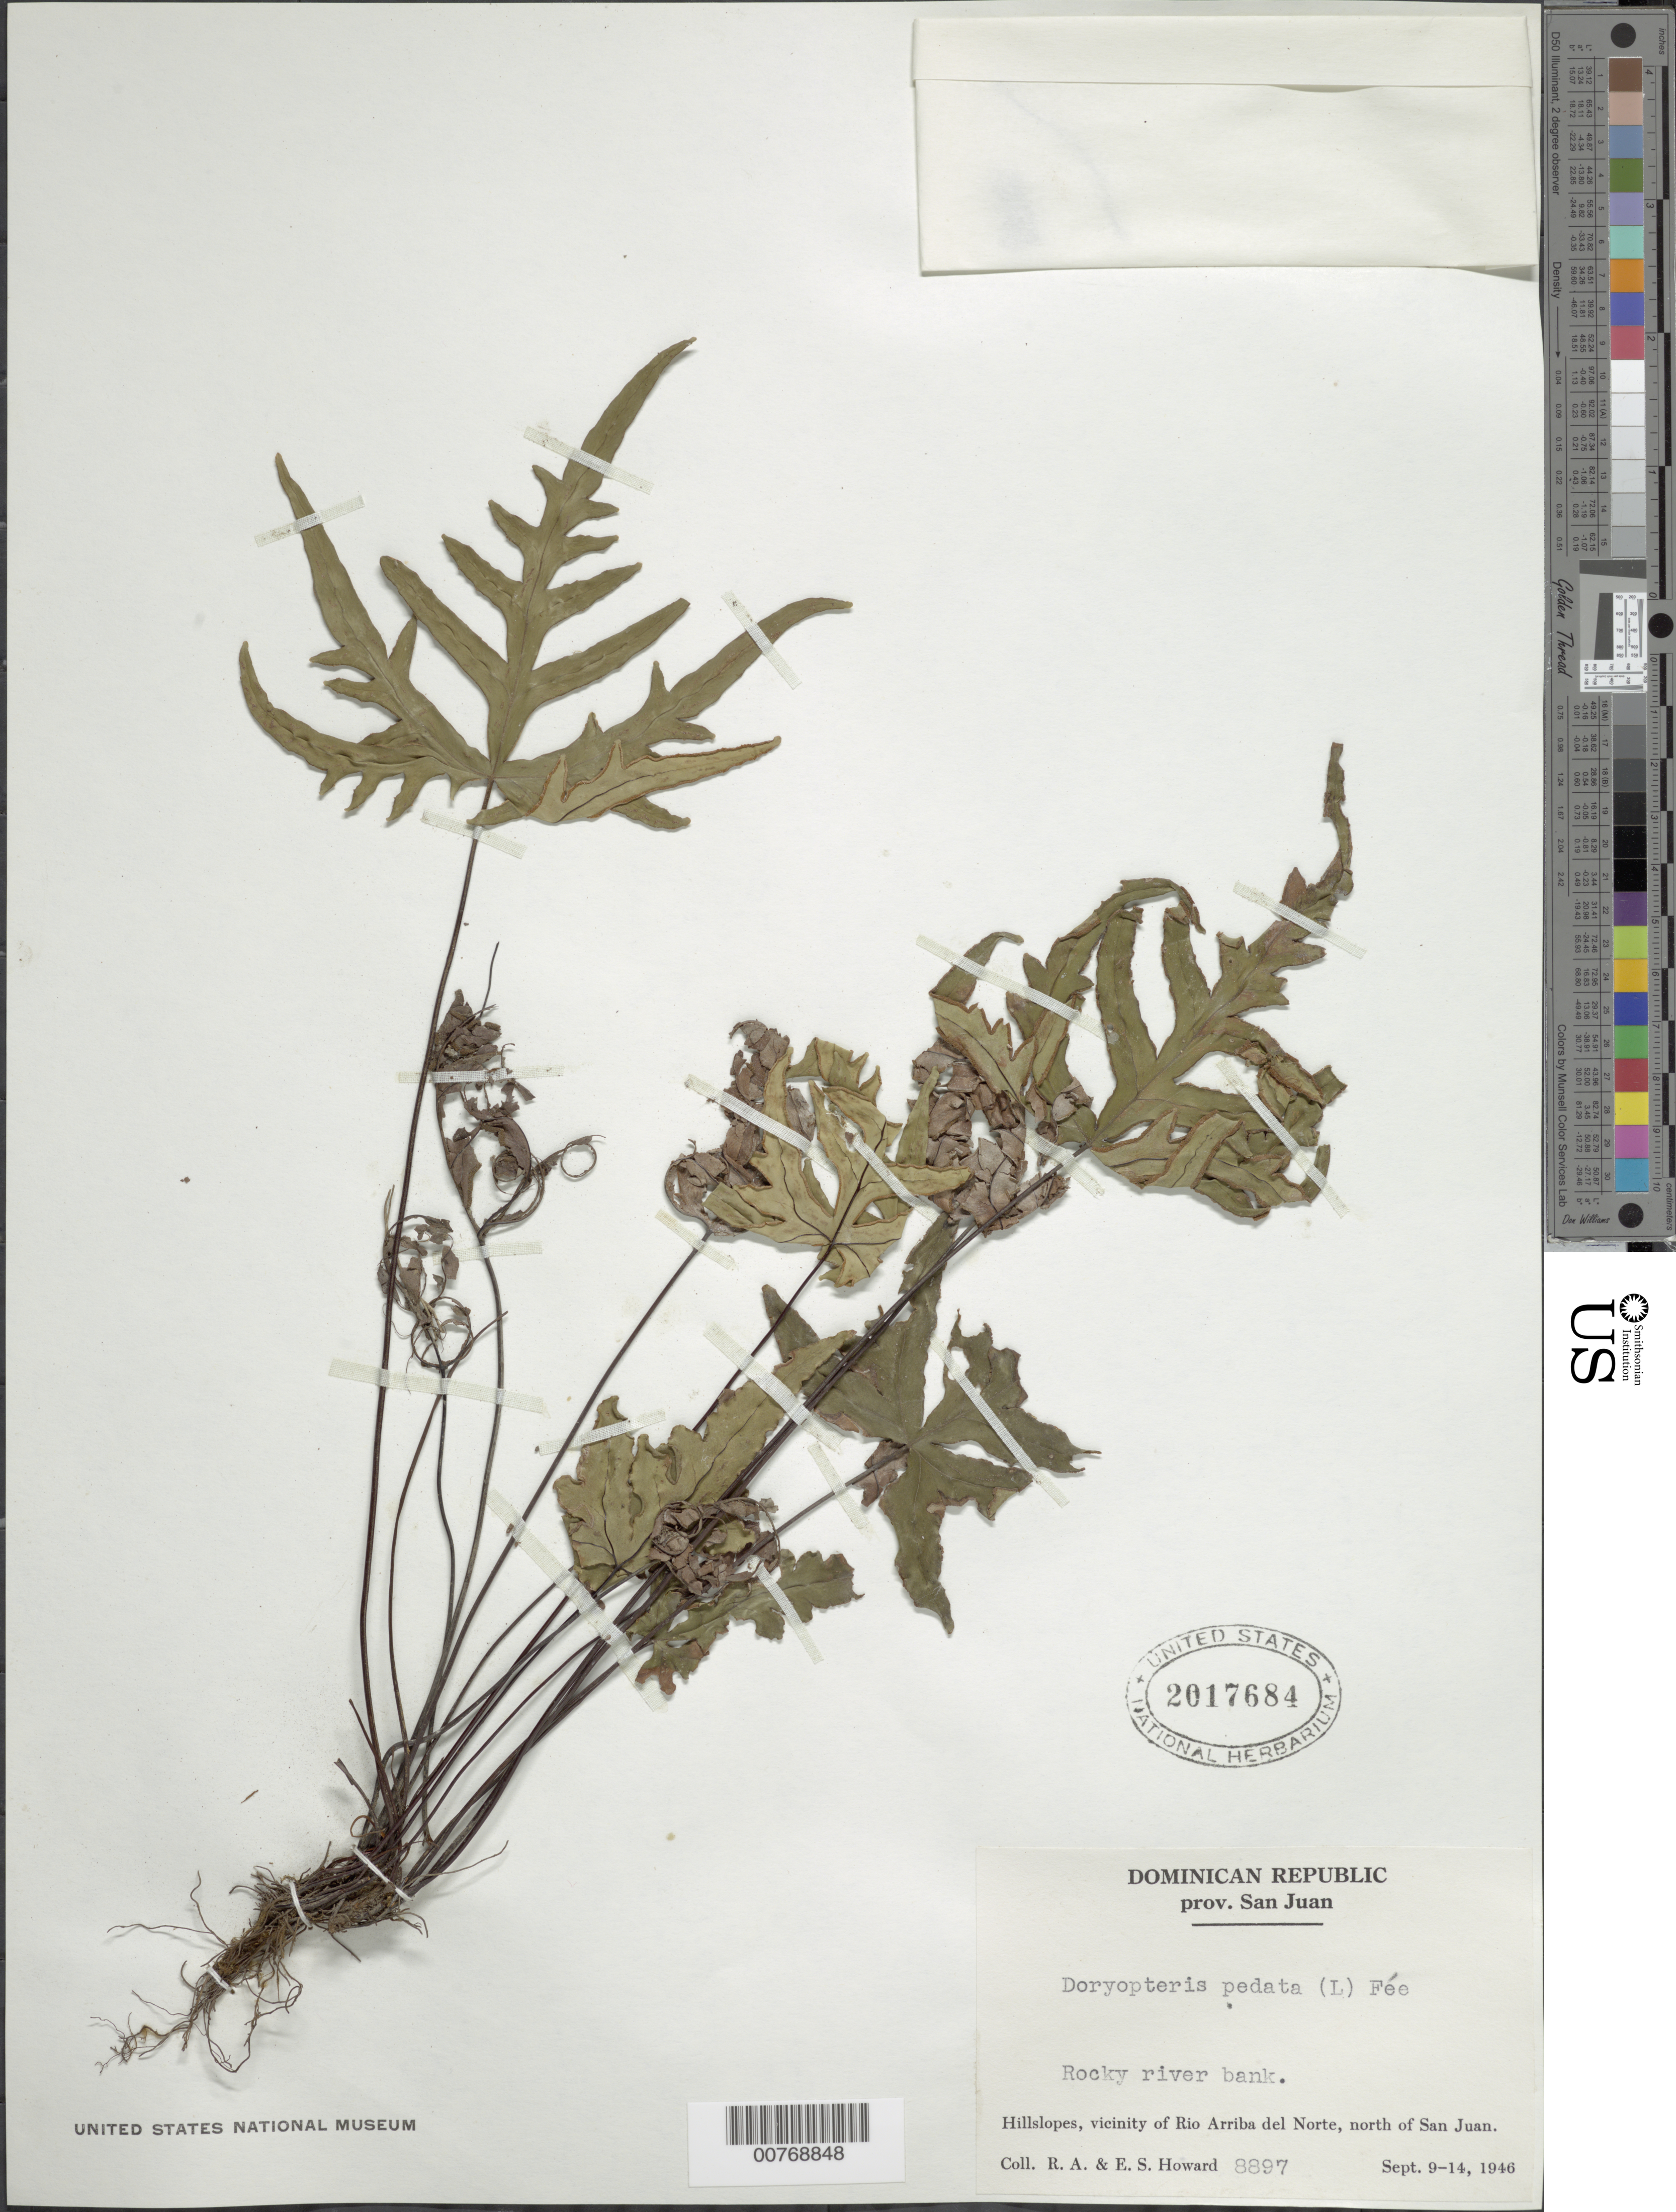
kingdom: Plantae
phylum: Tracheophyta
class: Polypodiopsida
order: Polypodiales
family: Pteridaceae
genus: Doryopteris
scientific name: Doryopteris pedata var. typica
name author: (L.) Fée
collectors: R. A. Howard & E. S. Howard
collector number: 8897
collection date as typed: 09 Sep 1946 to 14 Sep 1946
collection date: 1946-09-09/1946-09-14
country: Dominican Republic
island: Hispaniola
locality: Provincia San Juan. Vicinity of Rio Arriba del Norte, N of San Juan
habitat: Hillslopes, rocky river bank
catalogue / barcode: US 2017684